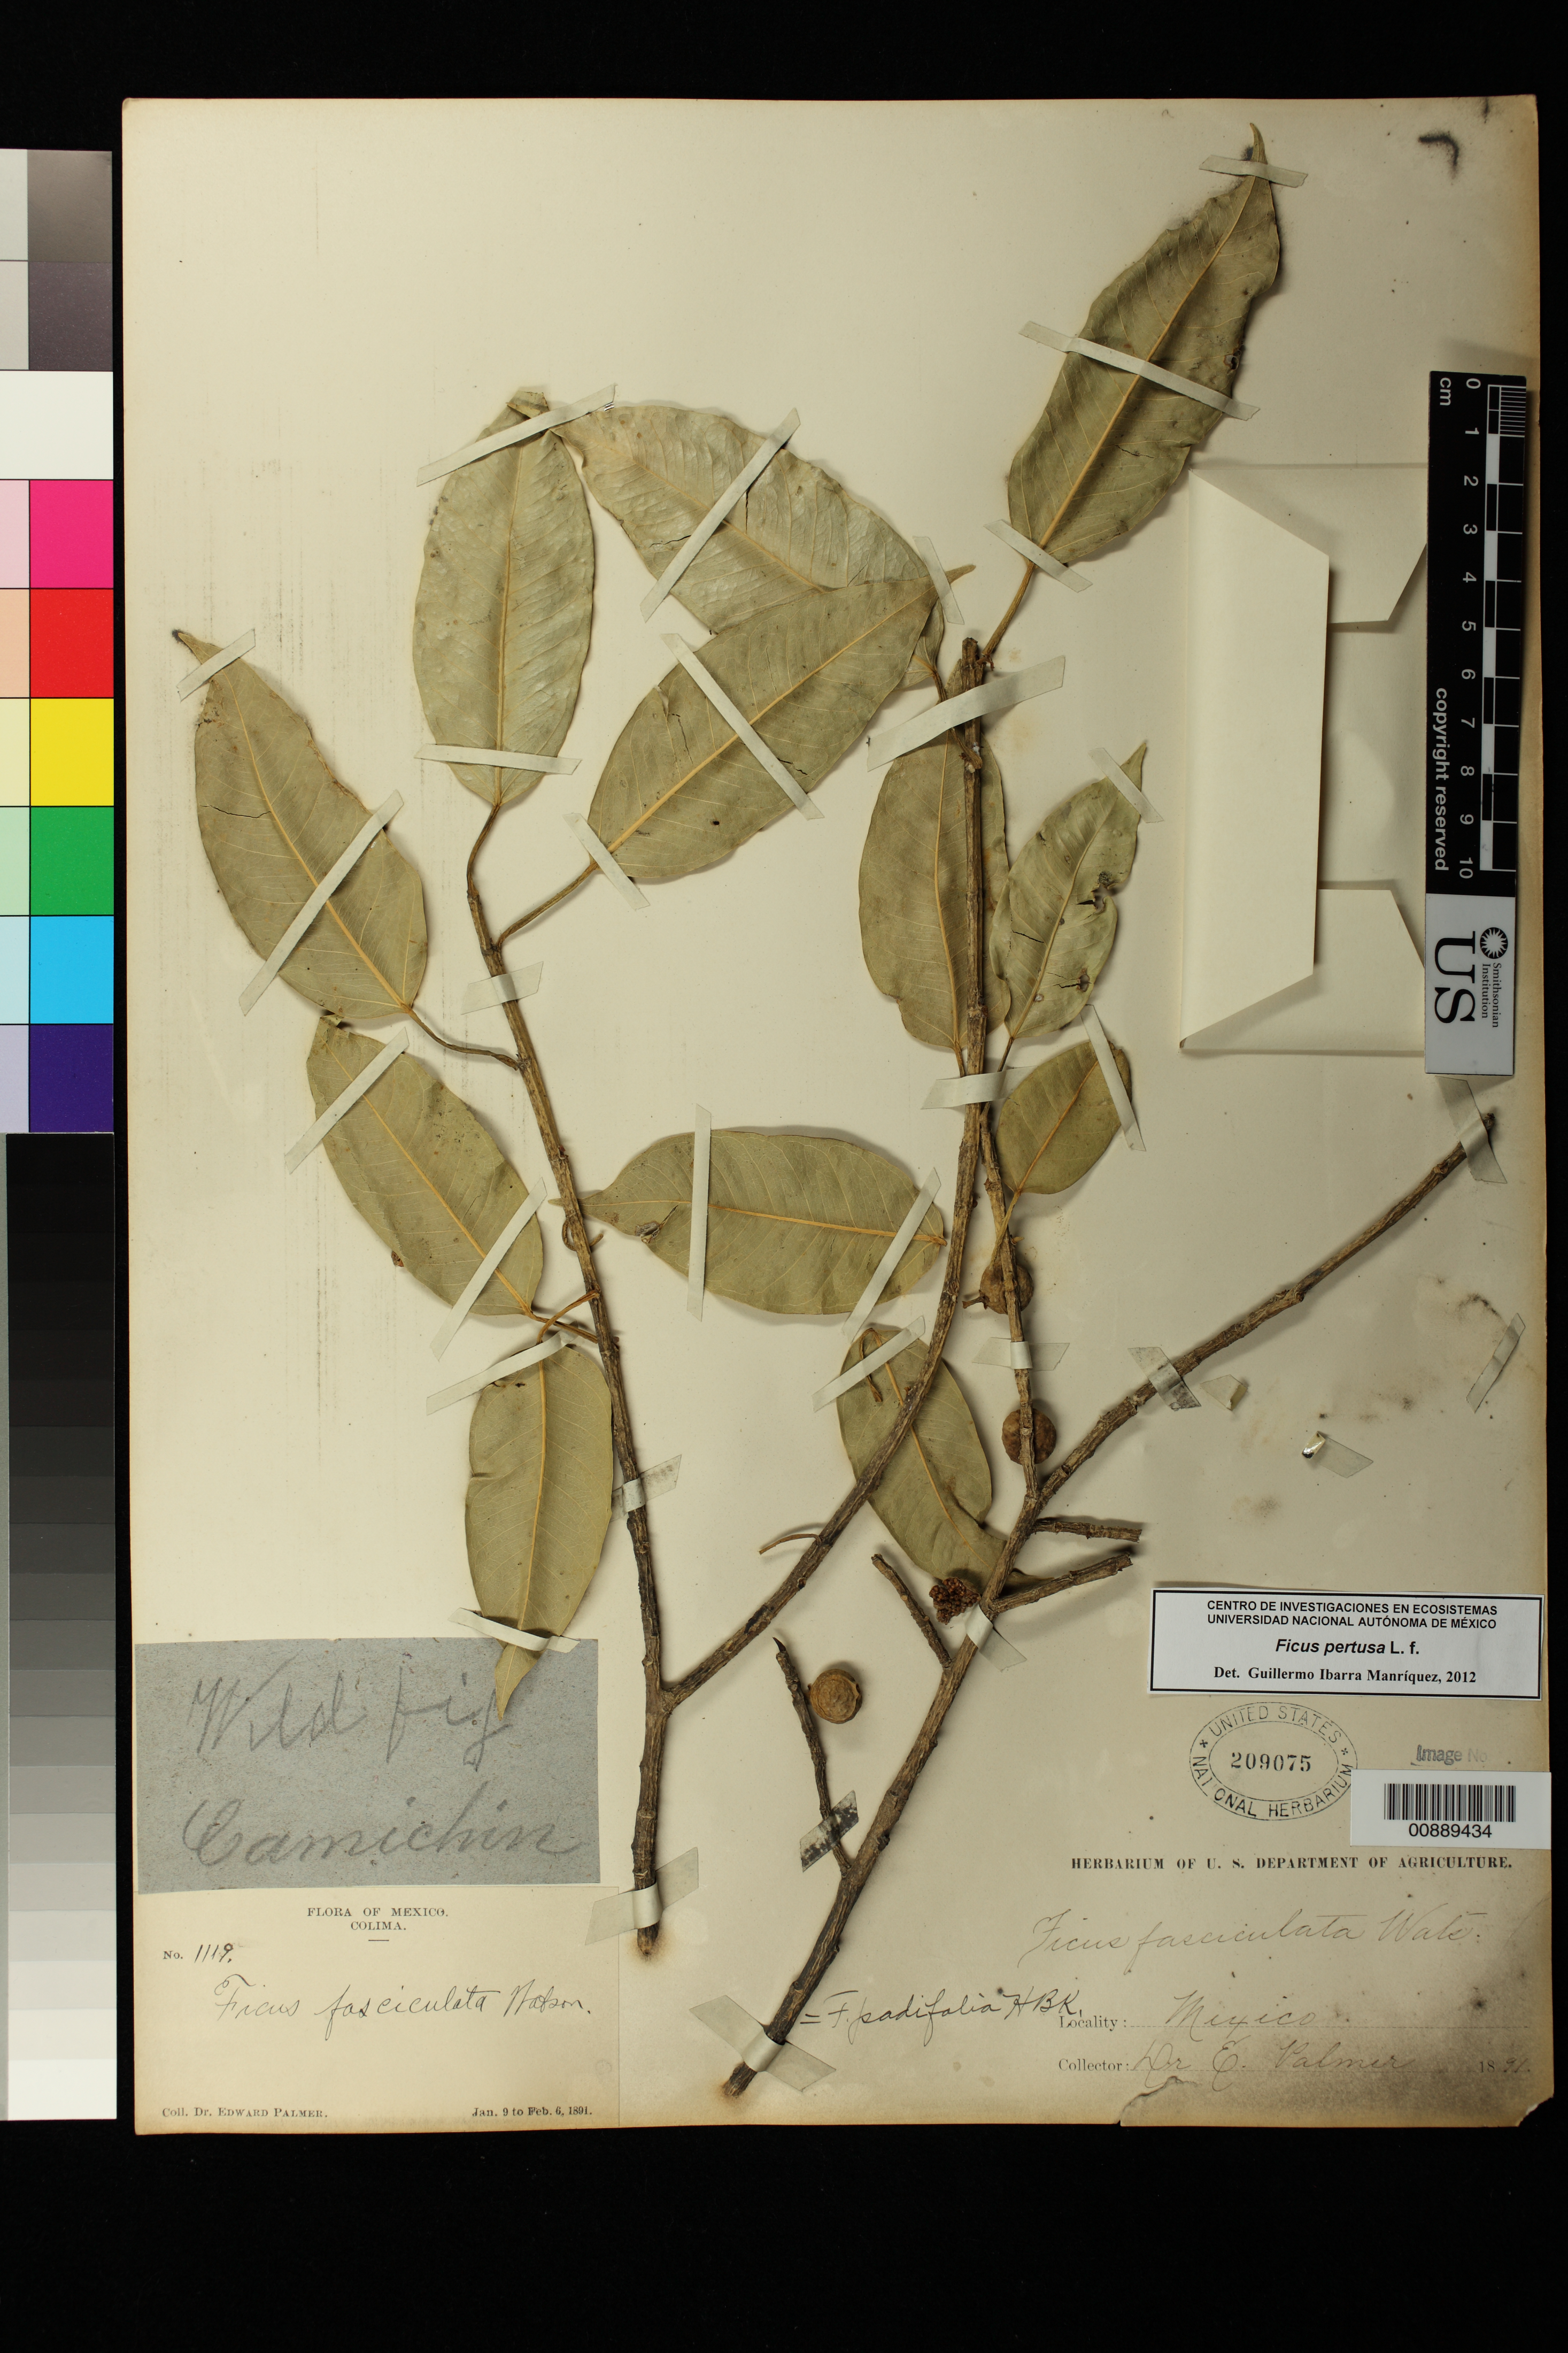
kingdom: Plantae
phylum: Tracheophyta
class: Magnoliopsida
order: Rosales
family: Moraceae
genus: Ficus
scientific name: Ficus pertusa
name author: L. f.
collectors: E. Palmer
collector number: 1119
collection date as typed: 09 Jan 1891 to 06 Feb 1891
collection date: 1891-01-09/1891-02-06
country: Mexico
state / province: Colima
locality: Colima.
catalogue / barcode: US 209575